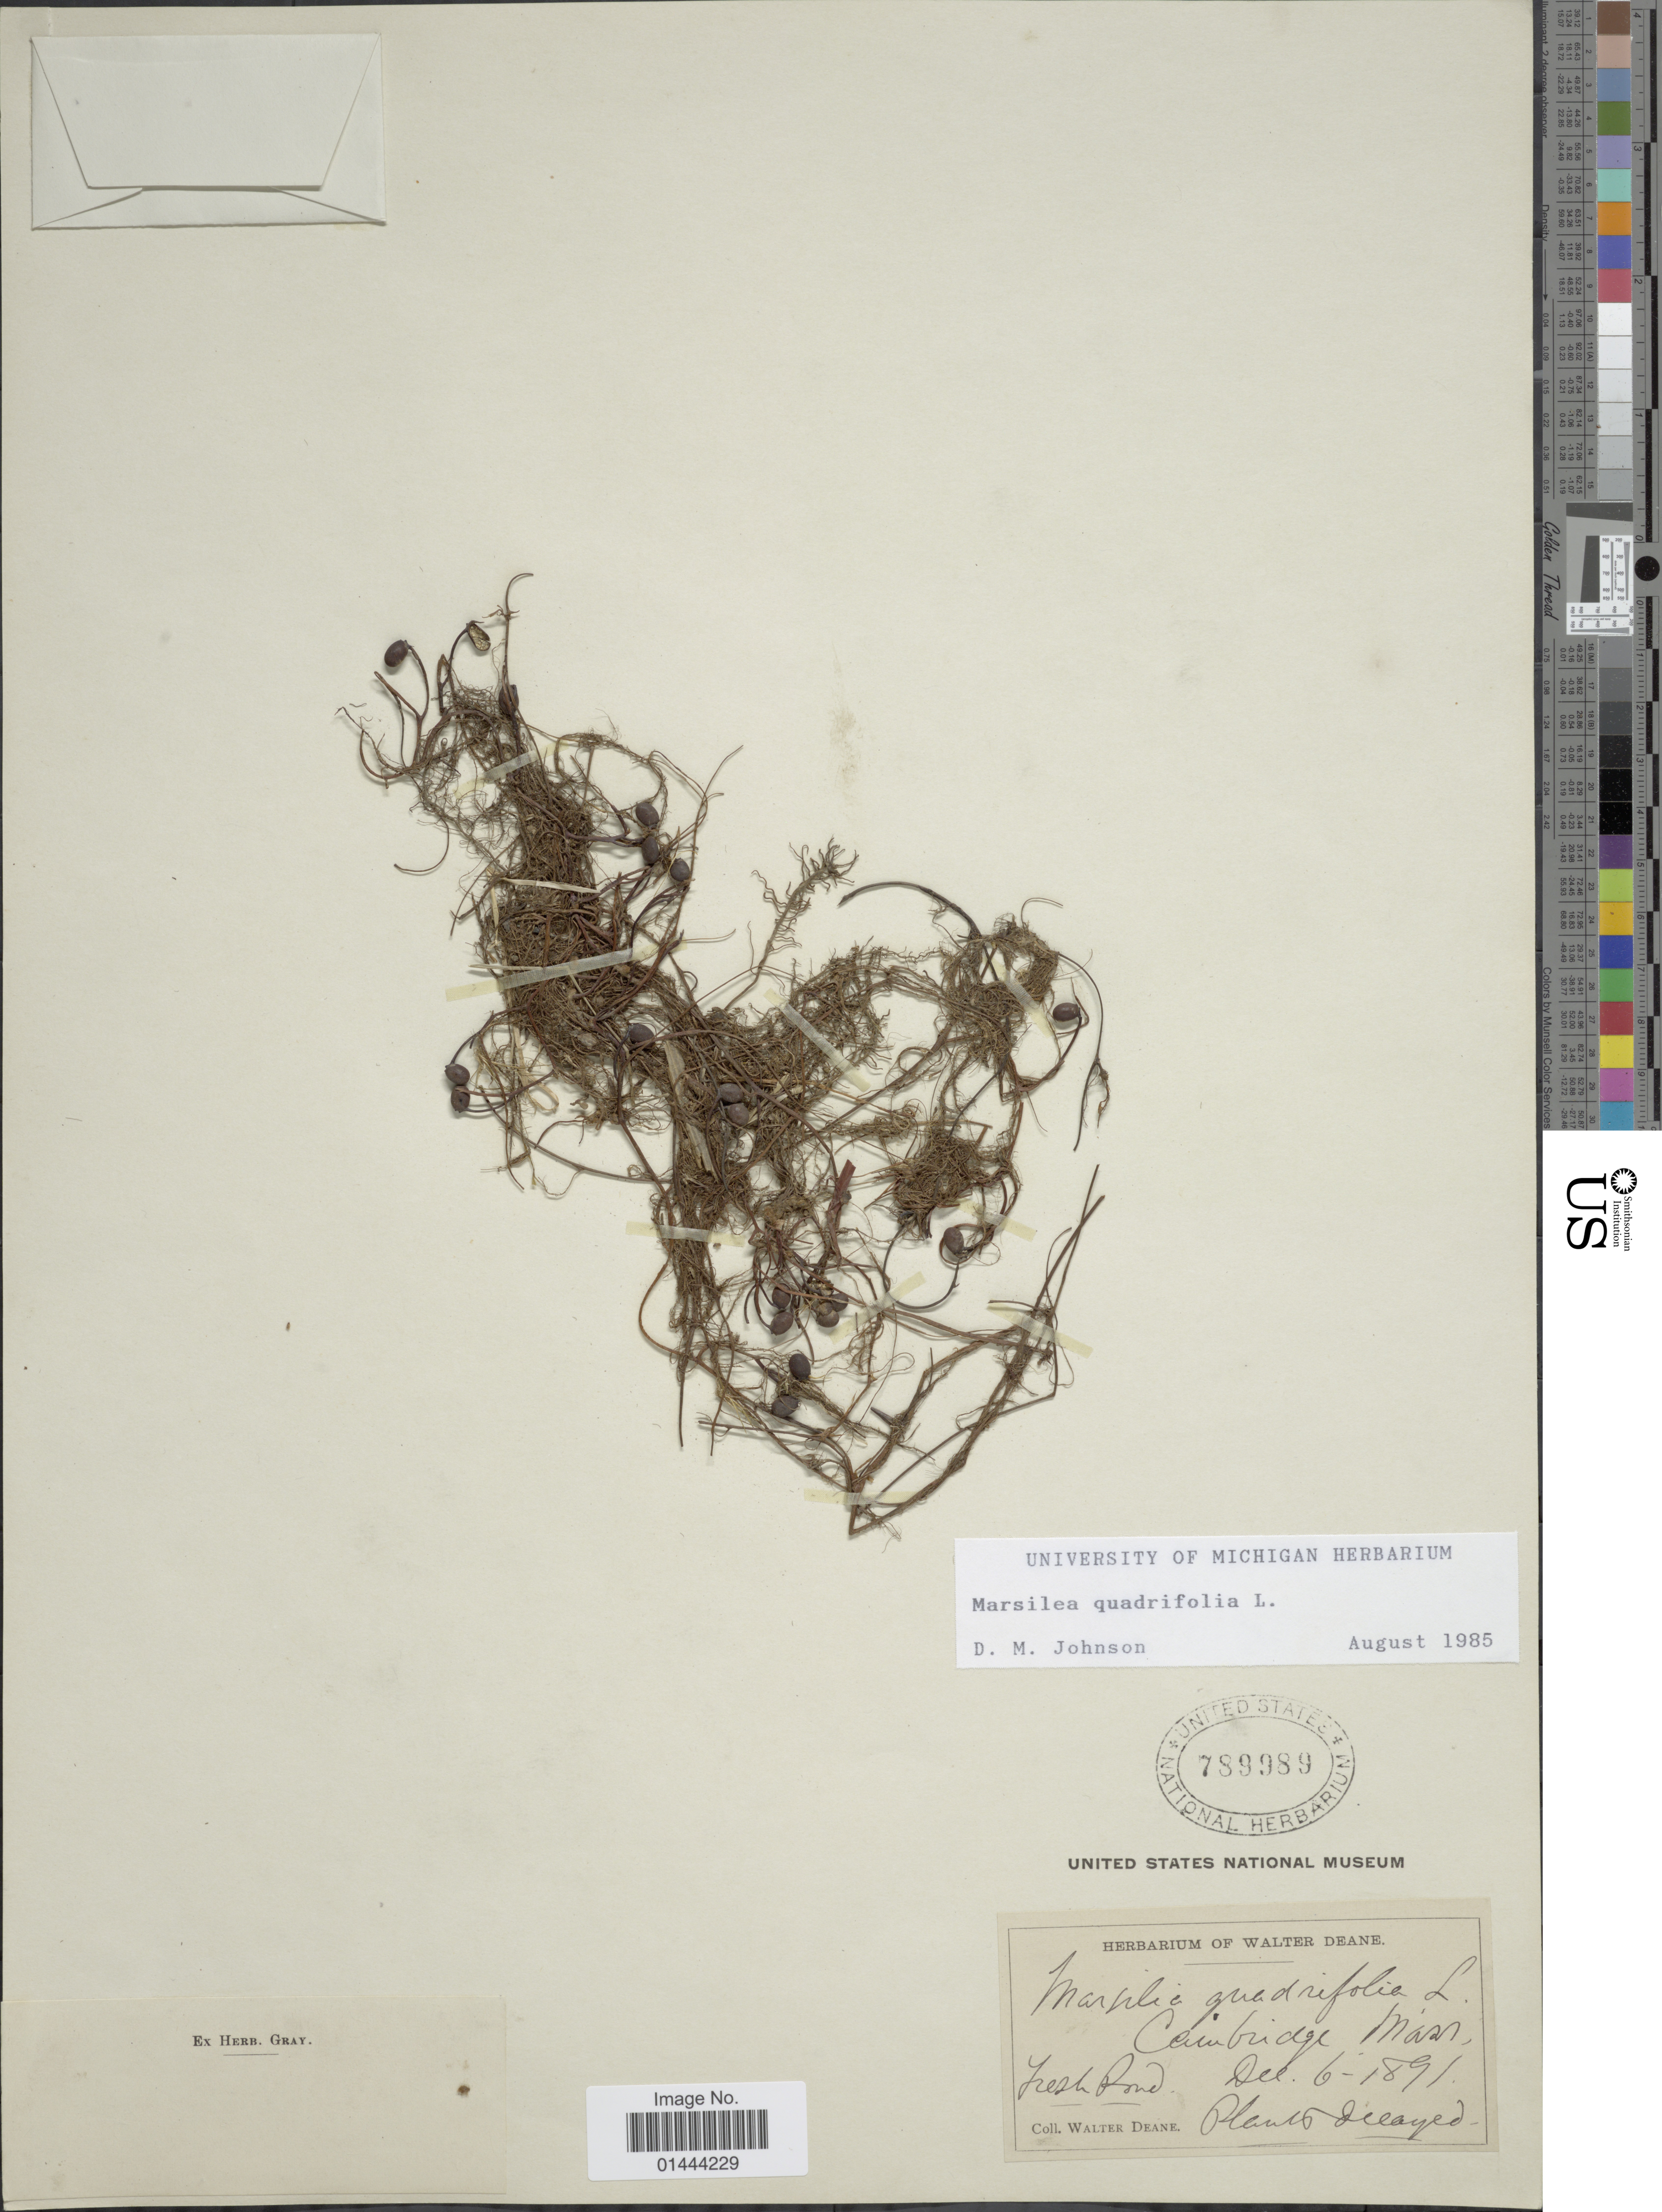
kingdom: Plantae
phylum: Tracheophyta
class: Polypodiopsida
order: Salviniales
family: Marsileaceae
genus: Marsilea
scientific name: Marsilea quadrifolia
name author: L.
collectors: W. Deane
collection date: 1891-12-06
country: United States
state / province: Massachusetts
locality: Cambridge, Fresh Pond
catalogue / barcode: US 789989